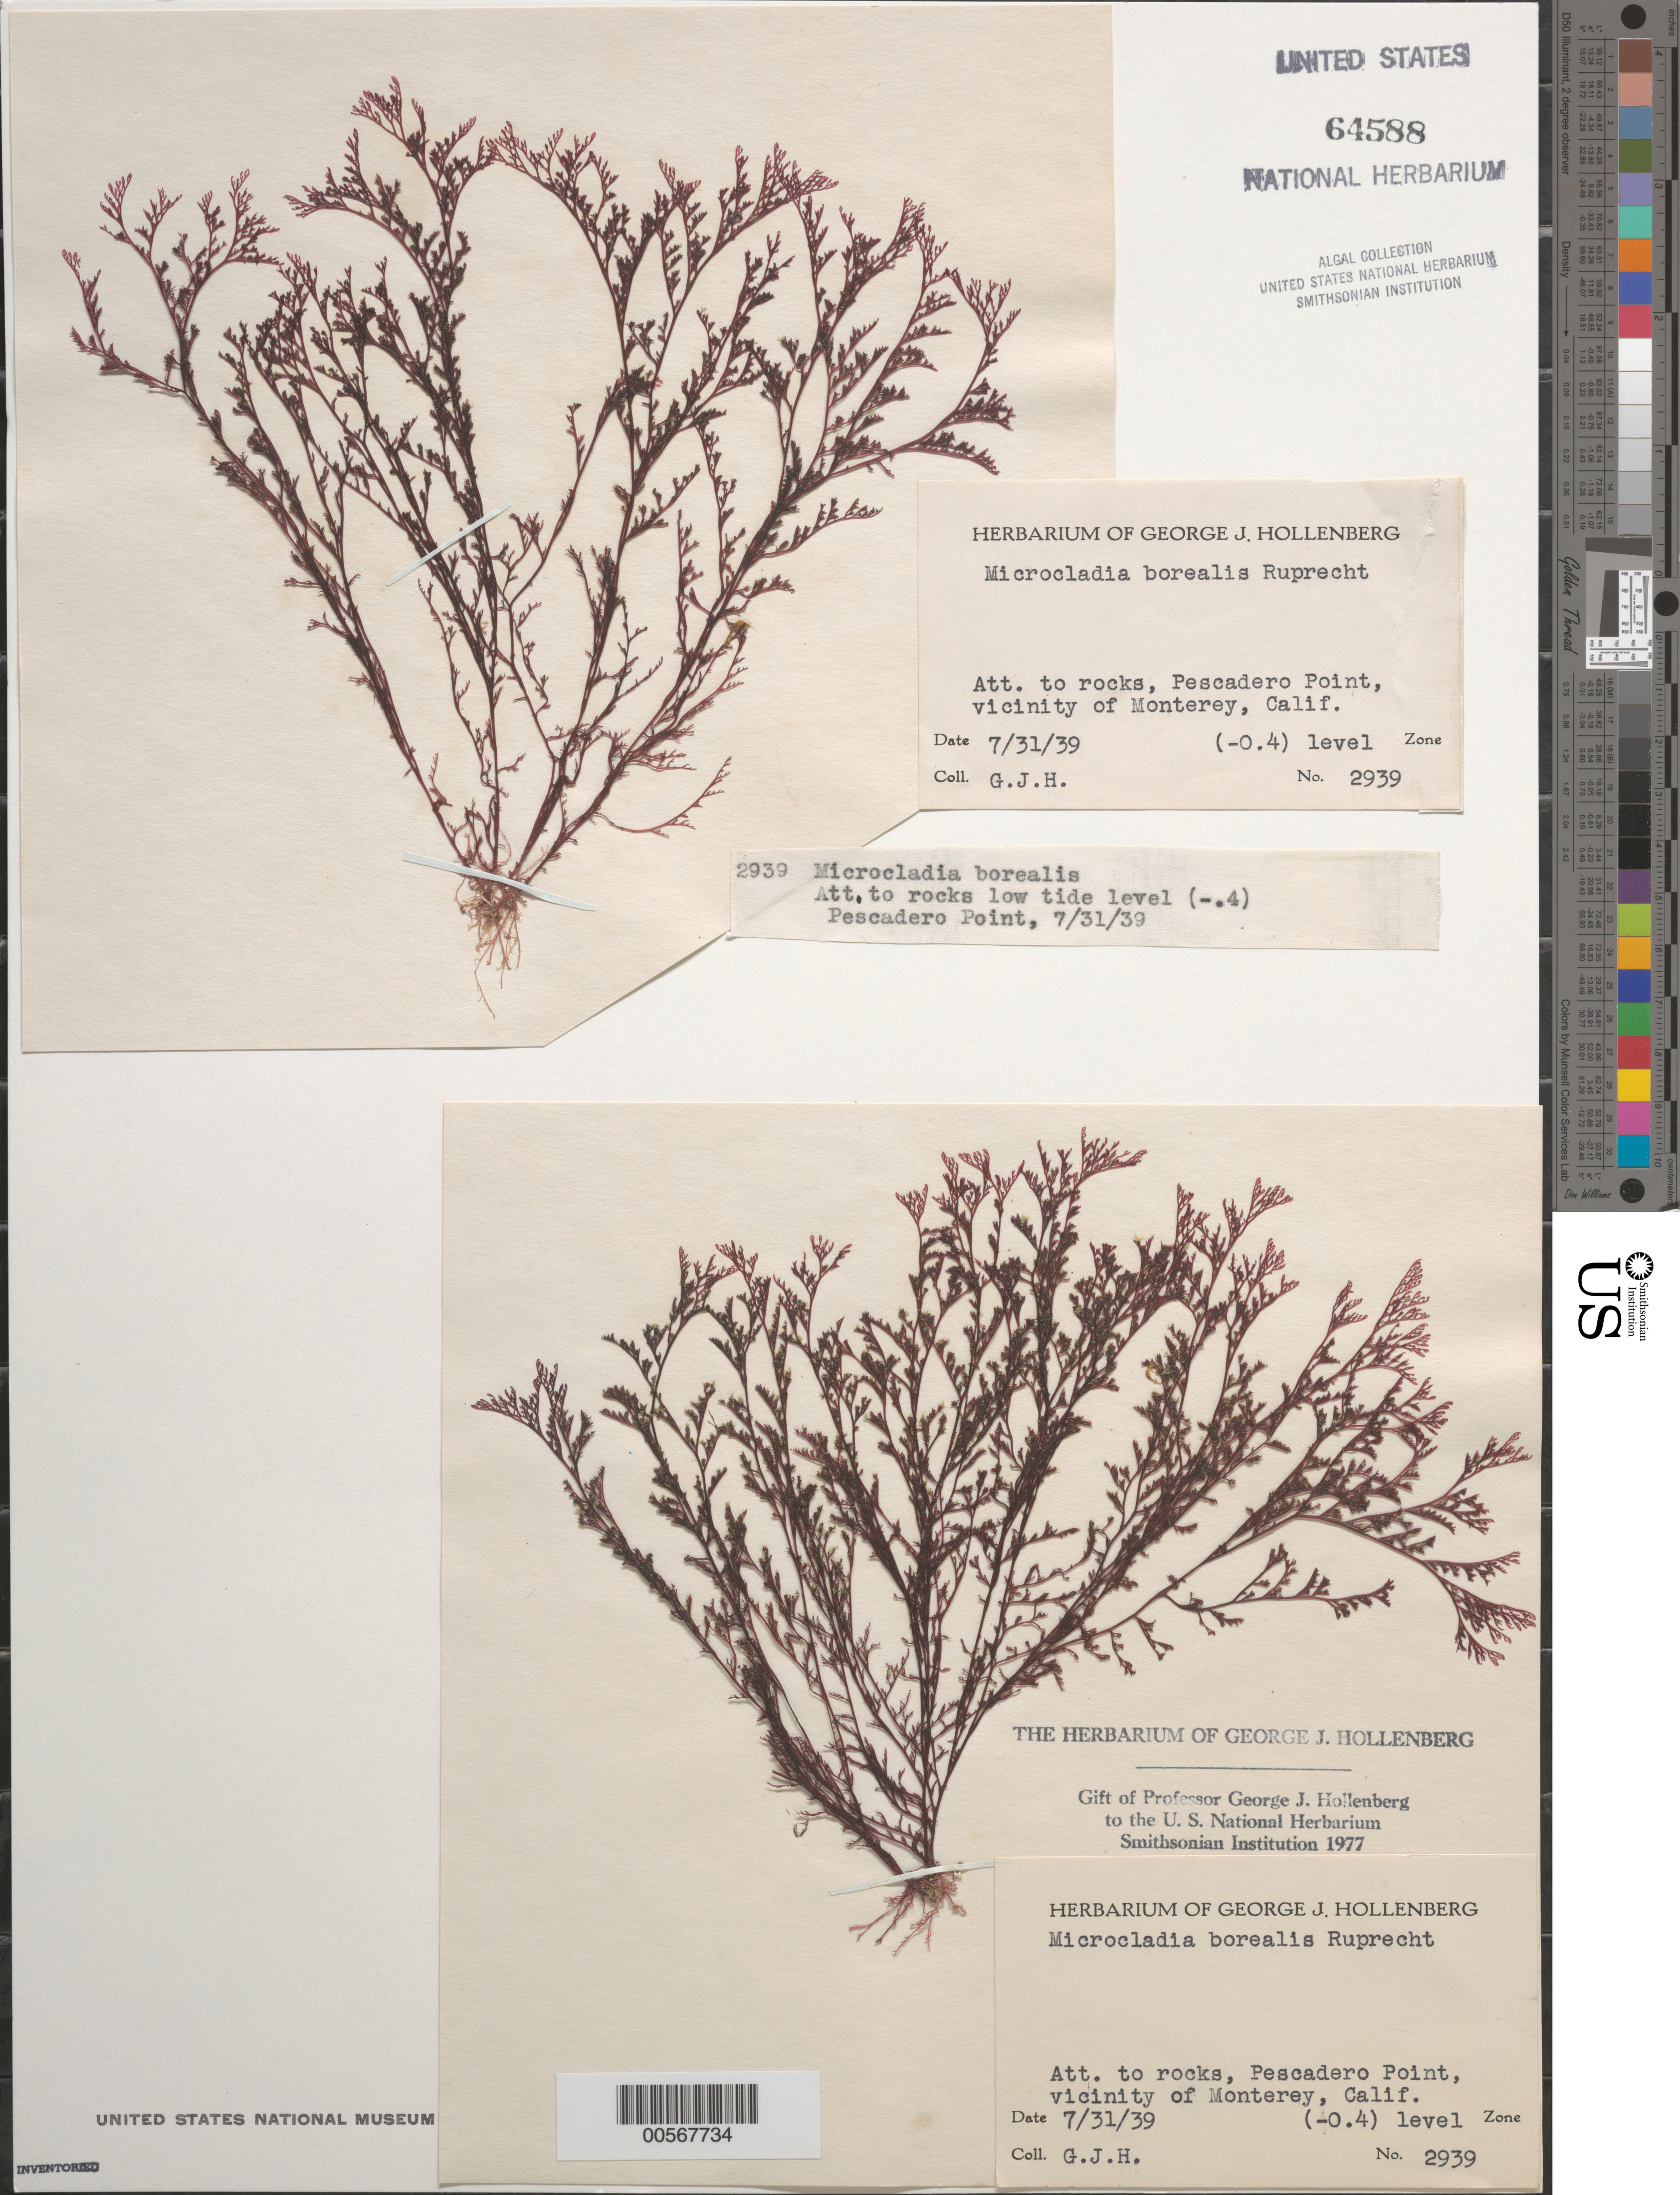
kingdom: Plantae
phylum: Rhodophyta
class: Florideophyceae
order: Ceramiales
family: Ceramiaceae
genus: Microcladia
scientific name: Microcladia borealis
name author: Rupr.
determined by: Hollenberg, George J.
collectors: G. Hollenberg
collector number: GJH 2939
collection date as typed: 31 Jul 1939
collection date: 1939-07-31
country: United States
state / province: California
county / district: Monterey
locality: Pescadero Point, Monterey area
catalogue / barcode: US 64588